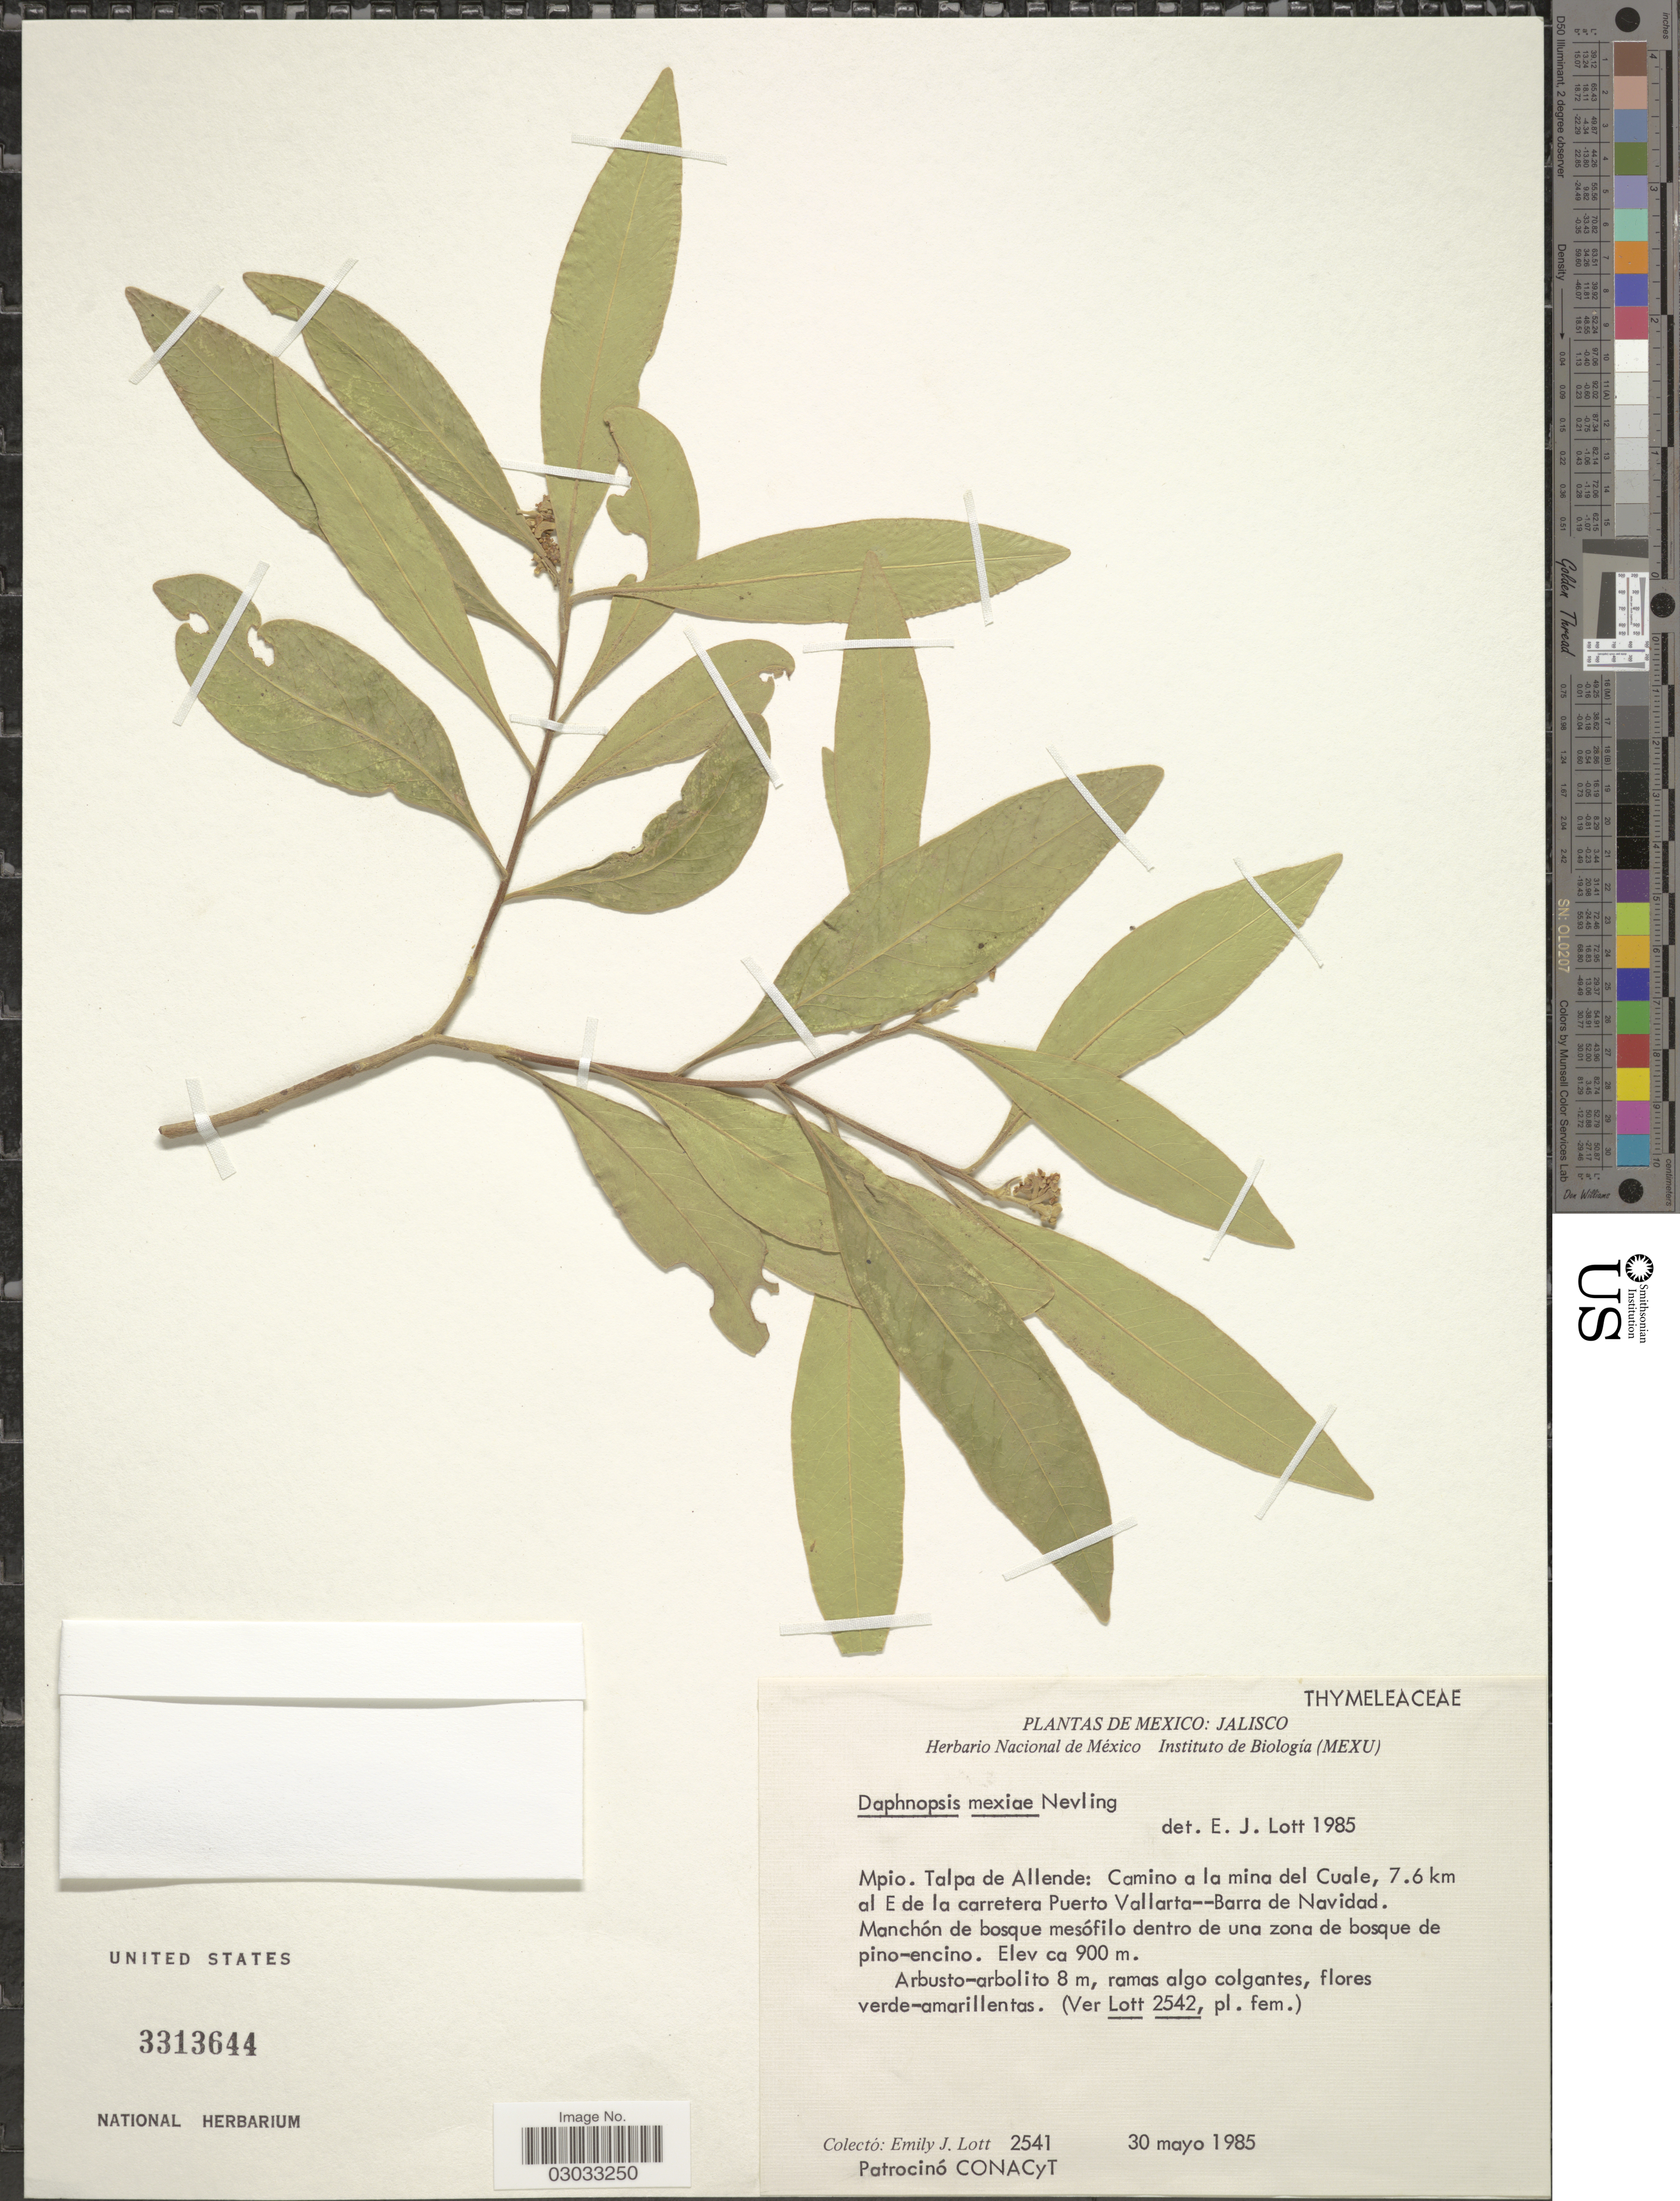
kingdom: Plantae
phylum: Tracheophyta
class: Magnoliopsida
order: Malvales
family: Thymelaeaceae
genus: Daphnopsis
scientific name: Daphnopsis mexiae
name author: Nevling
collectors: E. J. Lott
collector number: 2541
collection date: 1985-05-30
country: Mexico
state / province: Jalisco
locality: Mpio. Talpa de Allende: Camino a la mina del Cuale, 7.6 km al E de la carretera Puerto Vallarta--Barra de Navidad.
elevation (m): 900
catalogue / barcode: US 3313644